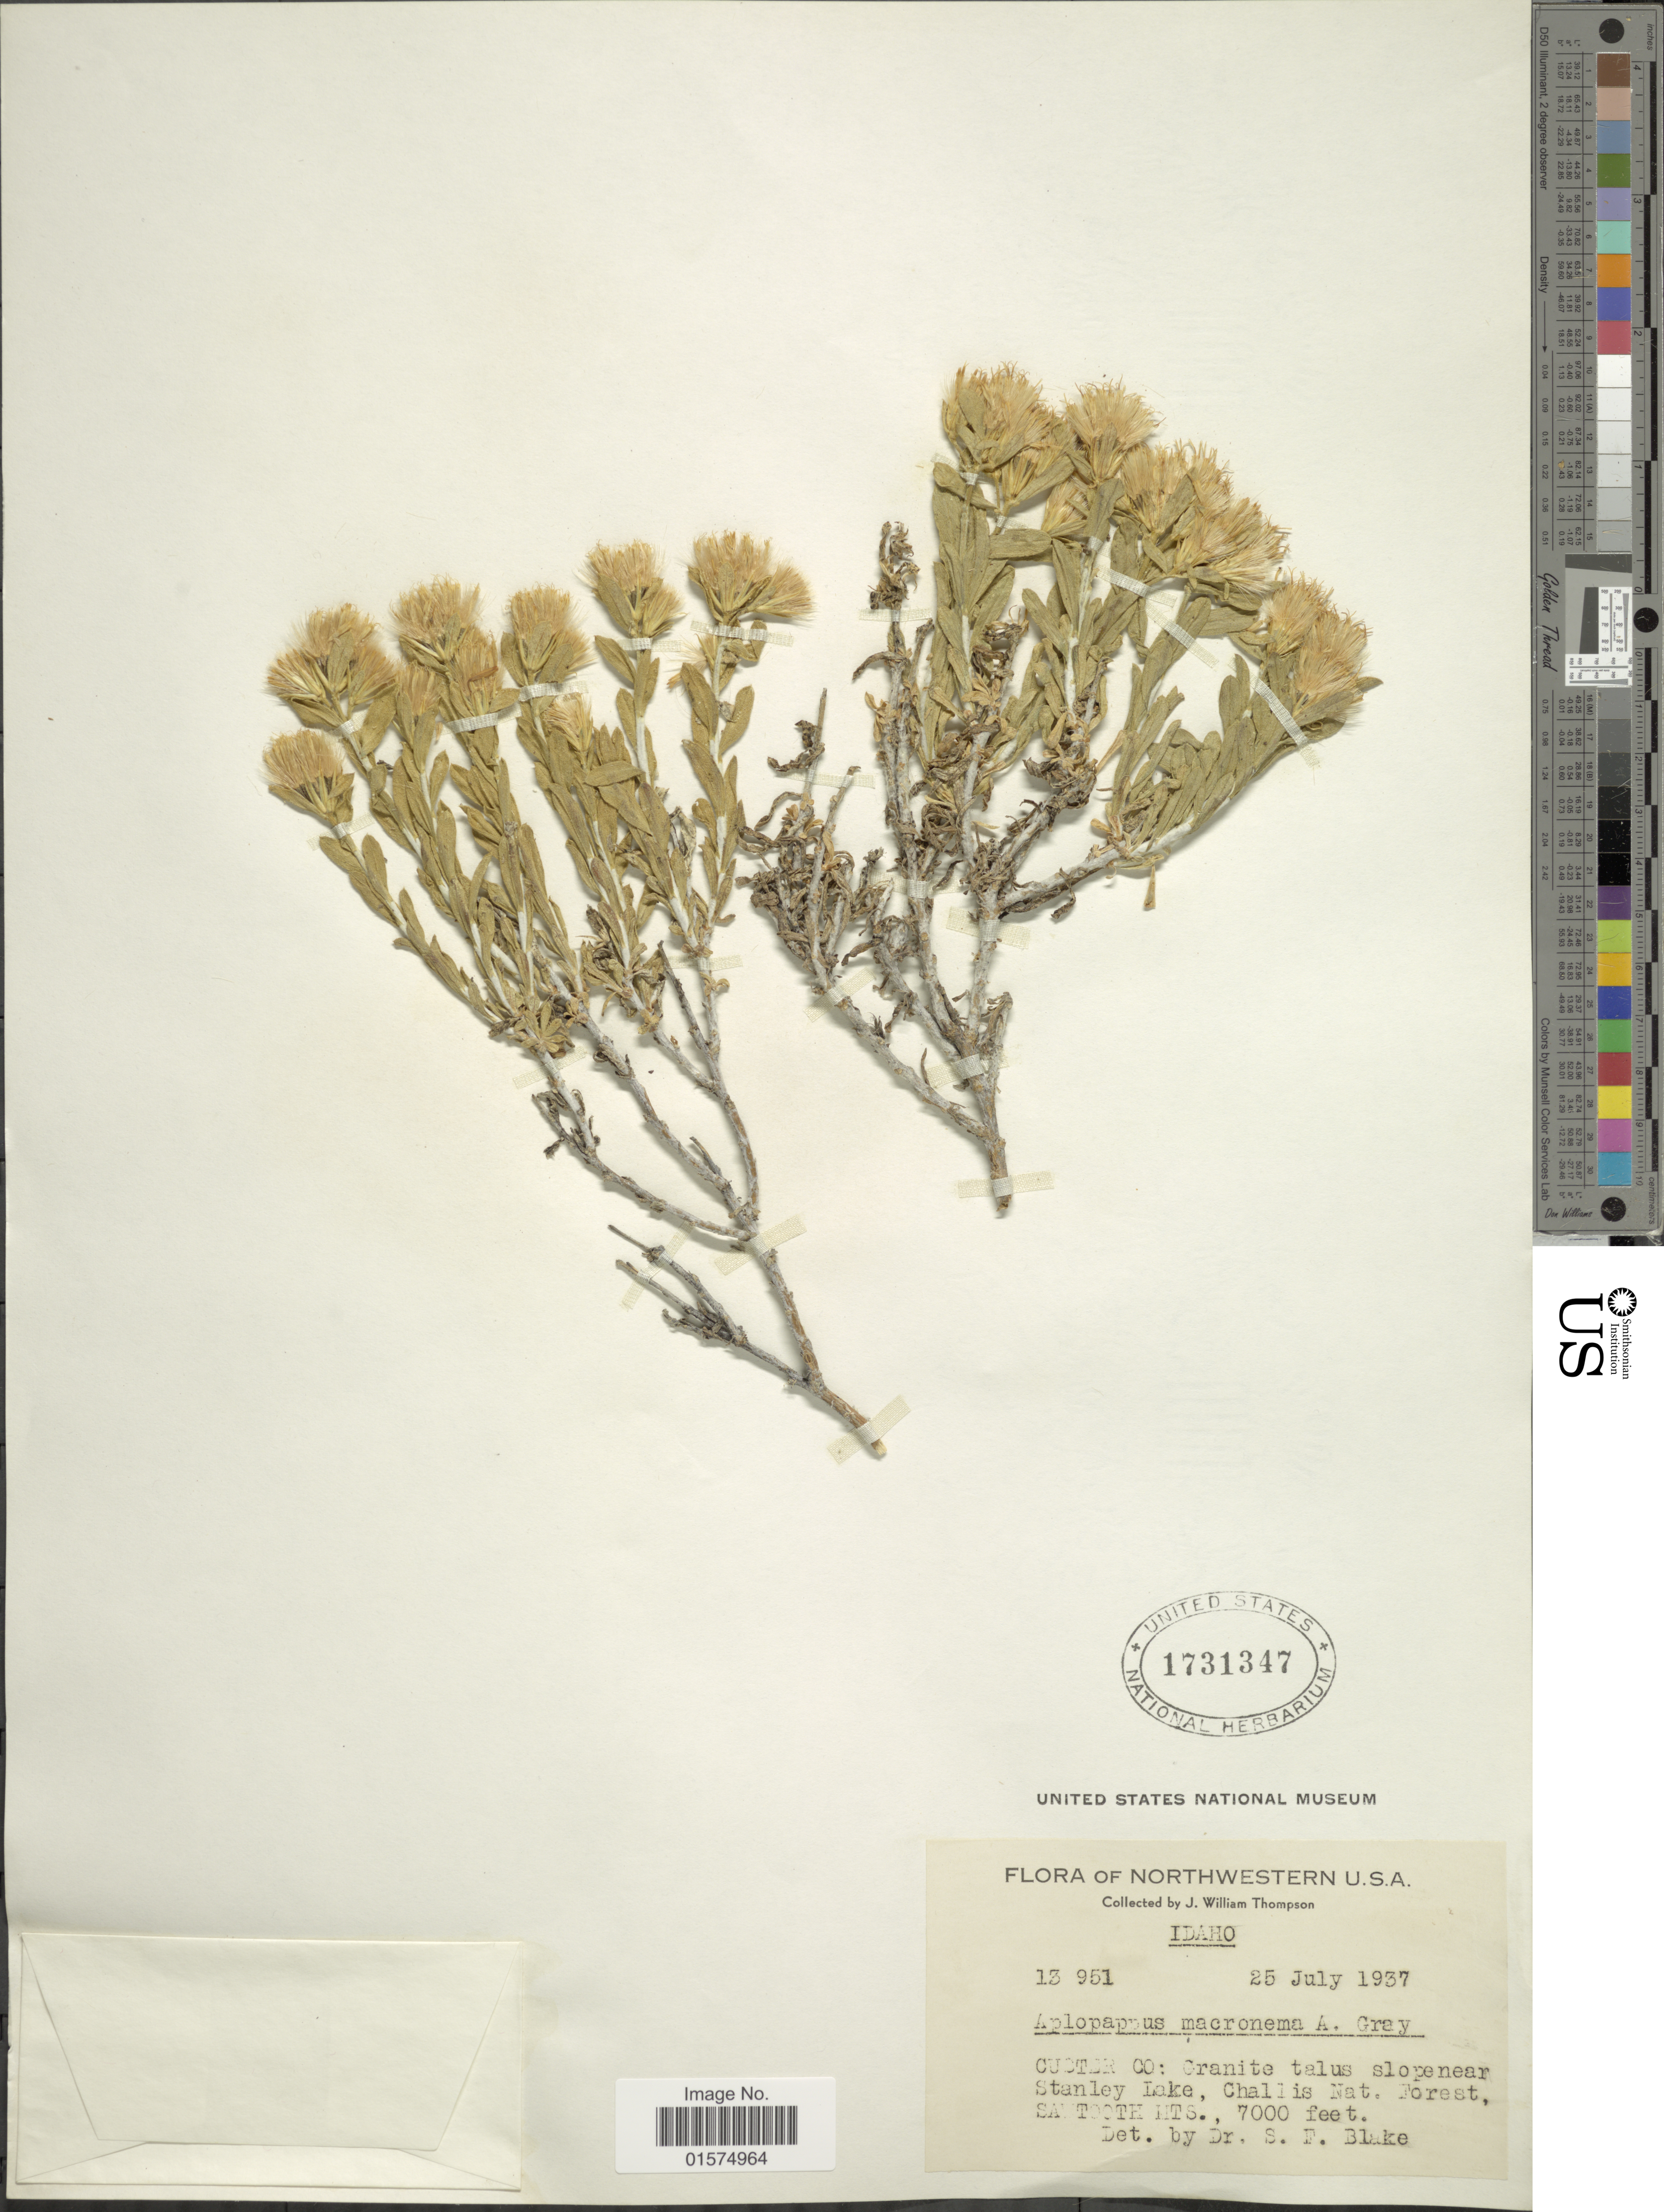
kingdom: Plantae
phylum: Tracheophyta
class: Magnoliopsida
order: Asterales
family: Asteraceae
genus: Ericameria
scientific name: Ericameria discoidea var. discoidea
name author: (Nutt.) G.L. Nesom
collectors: J. W. Thompson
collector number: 13951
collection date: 1937-07-25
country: United States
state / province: Idaho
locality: Northwestern U.S.A. Custer Co: near Stanley Lake, Challis Nat. Forest, Sawtooth Mts.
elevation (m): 2134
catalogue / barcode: US 1731747